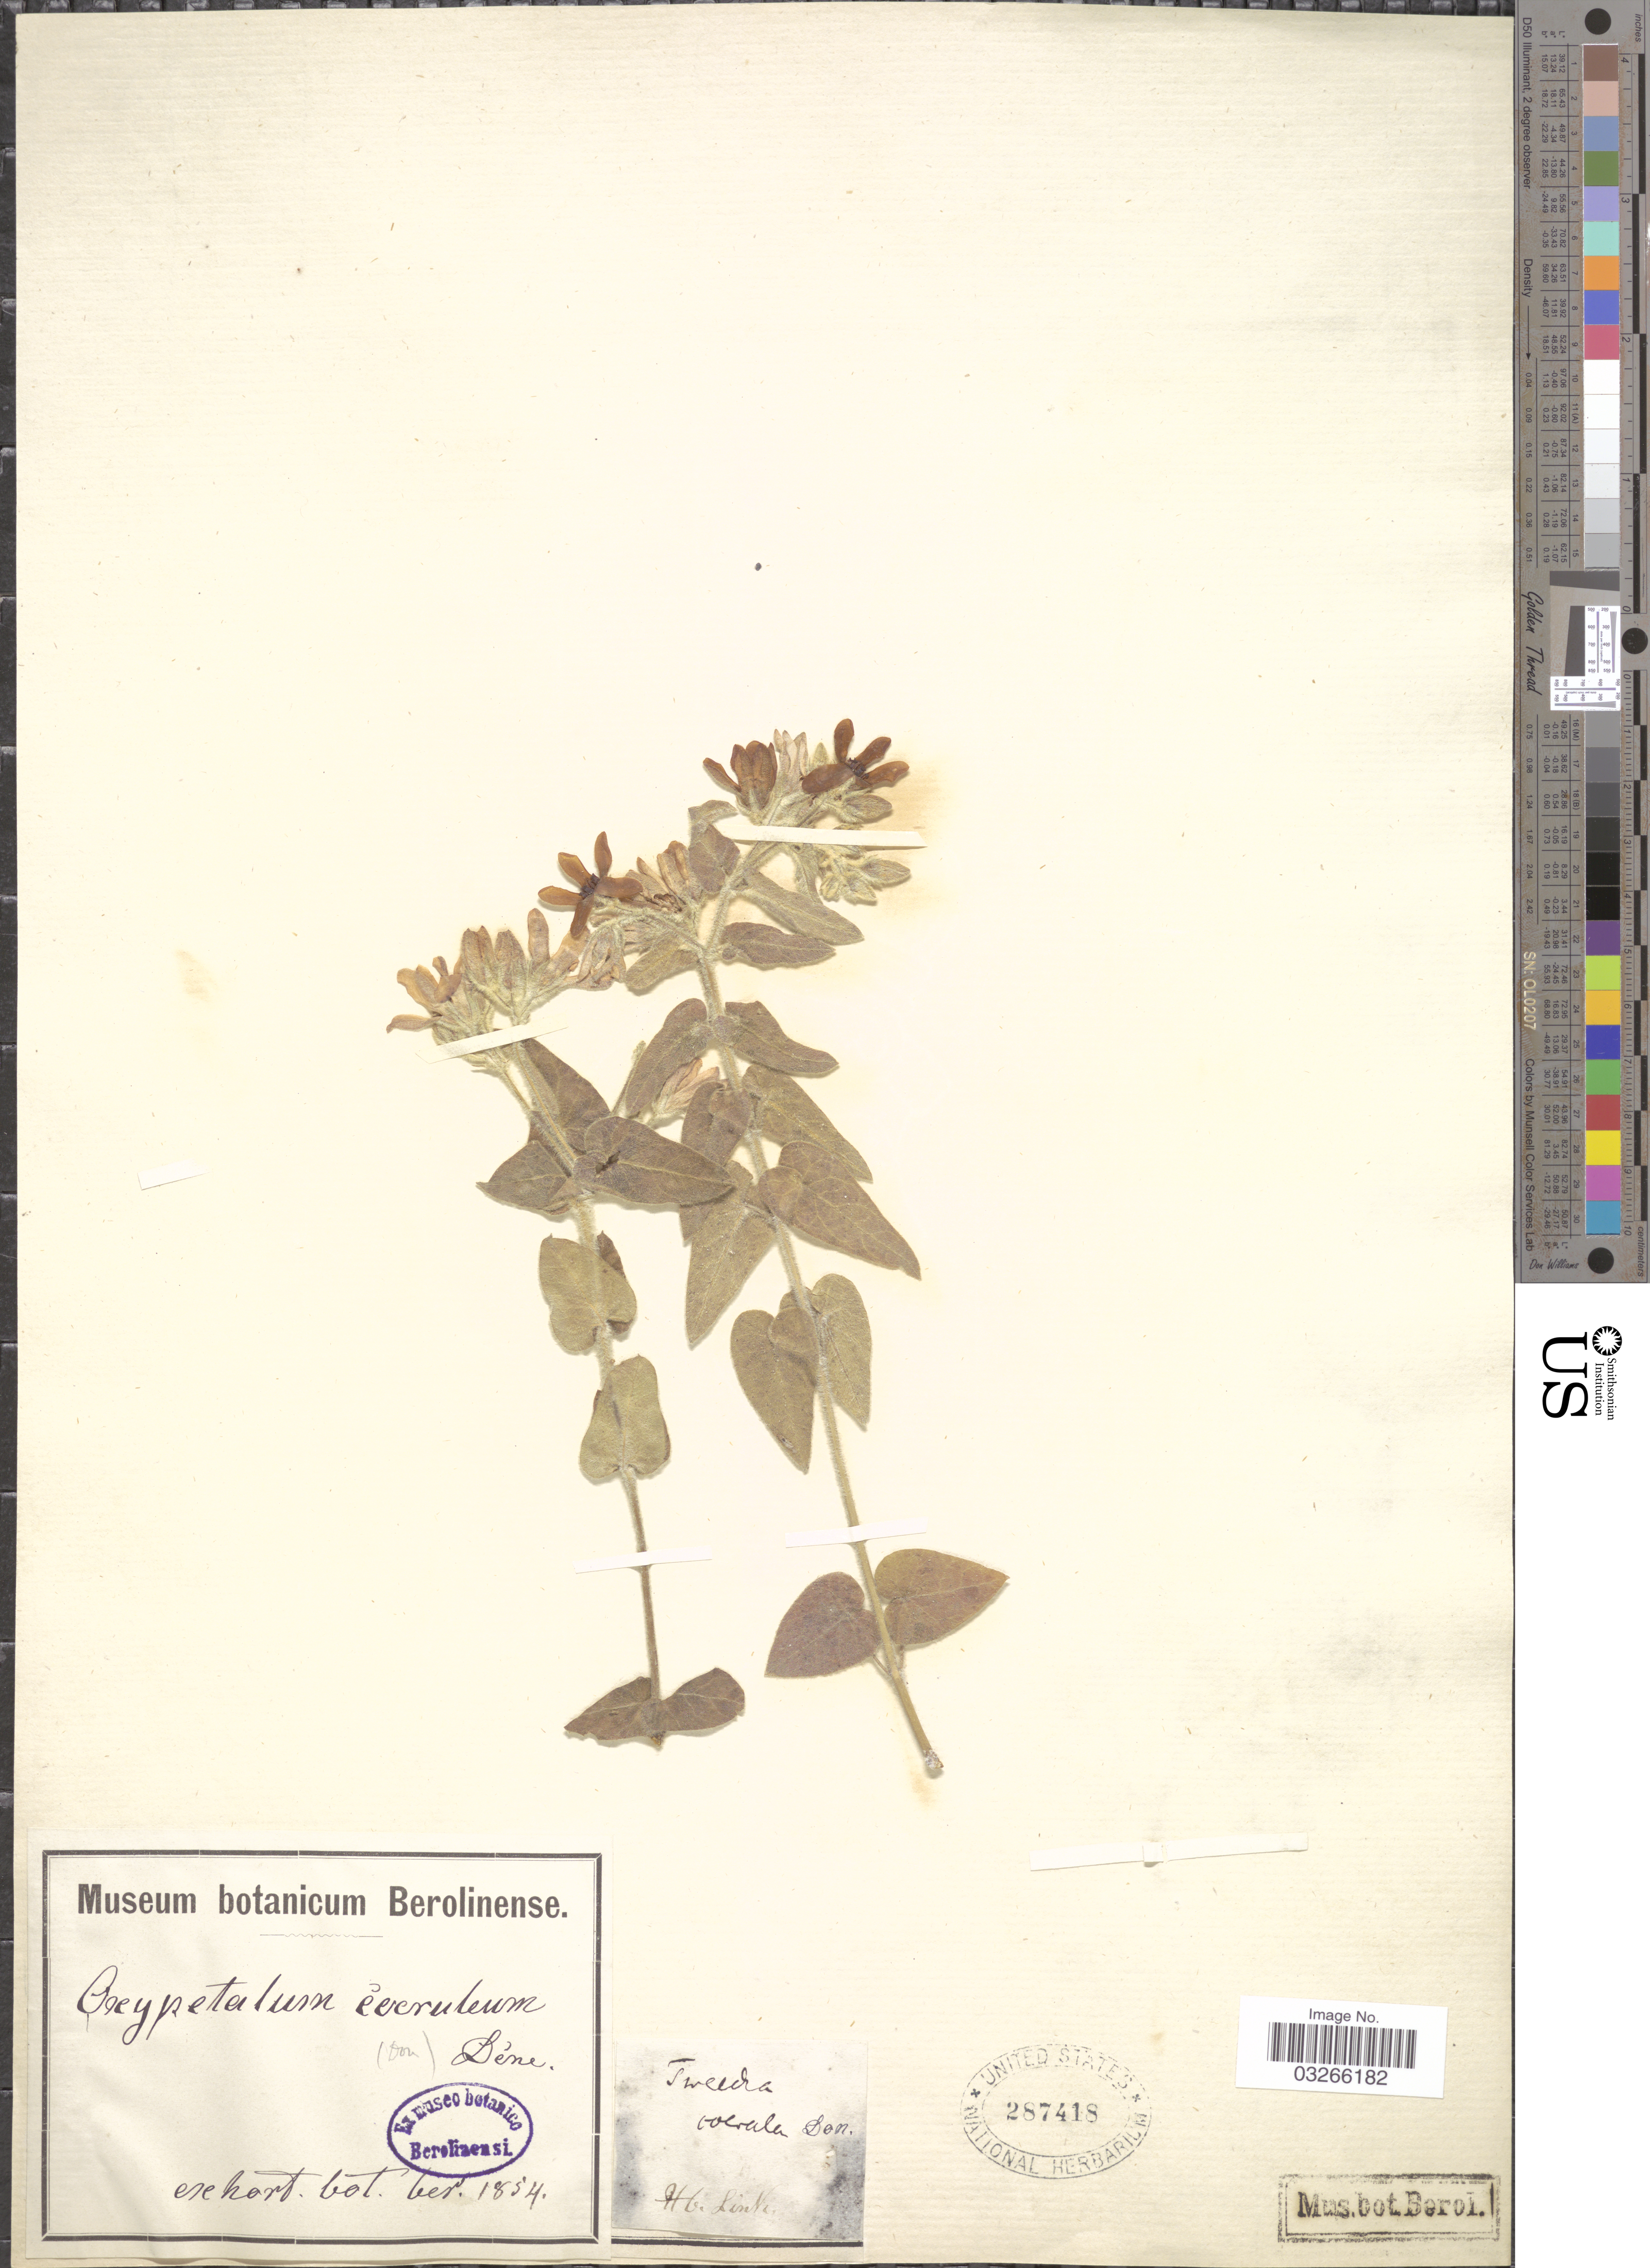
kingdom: Plantae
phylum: Tracheophyta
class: Magnoliopsida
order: Gentianales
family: Apocynaceae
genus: Oxypetalum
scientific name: Oxypetalum coeruleum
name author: (D. Don ex Sweet) Decne.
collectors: H. Link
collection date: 1854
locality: Ex hort. bot. ber. [unsure placement]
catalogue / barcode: US 287418